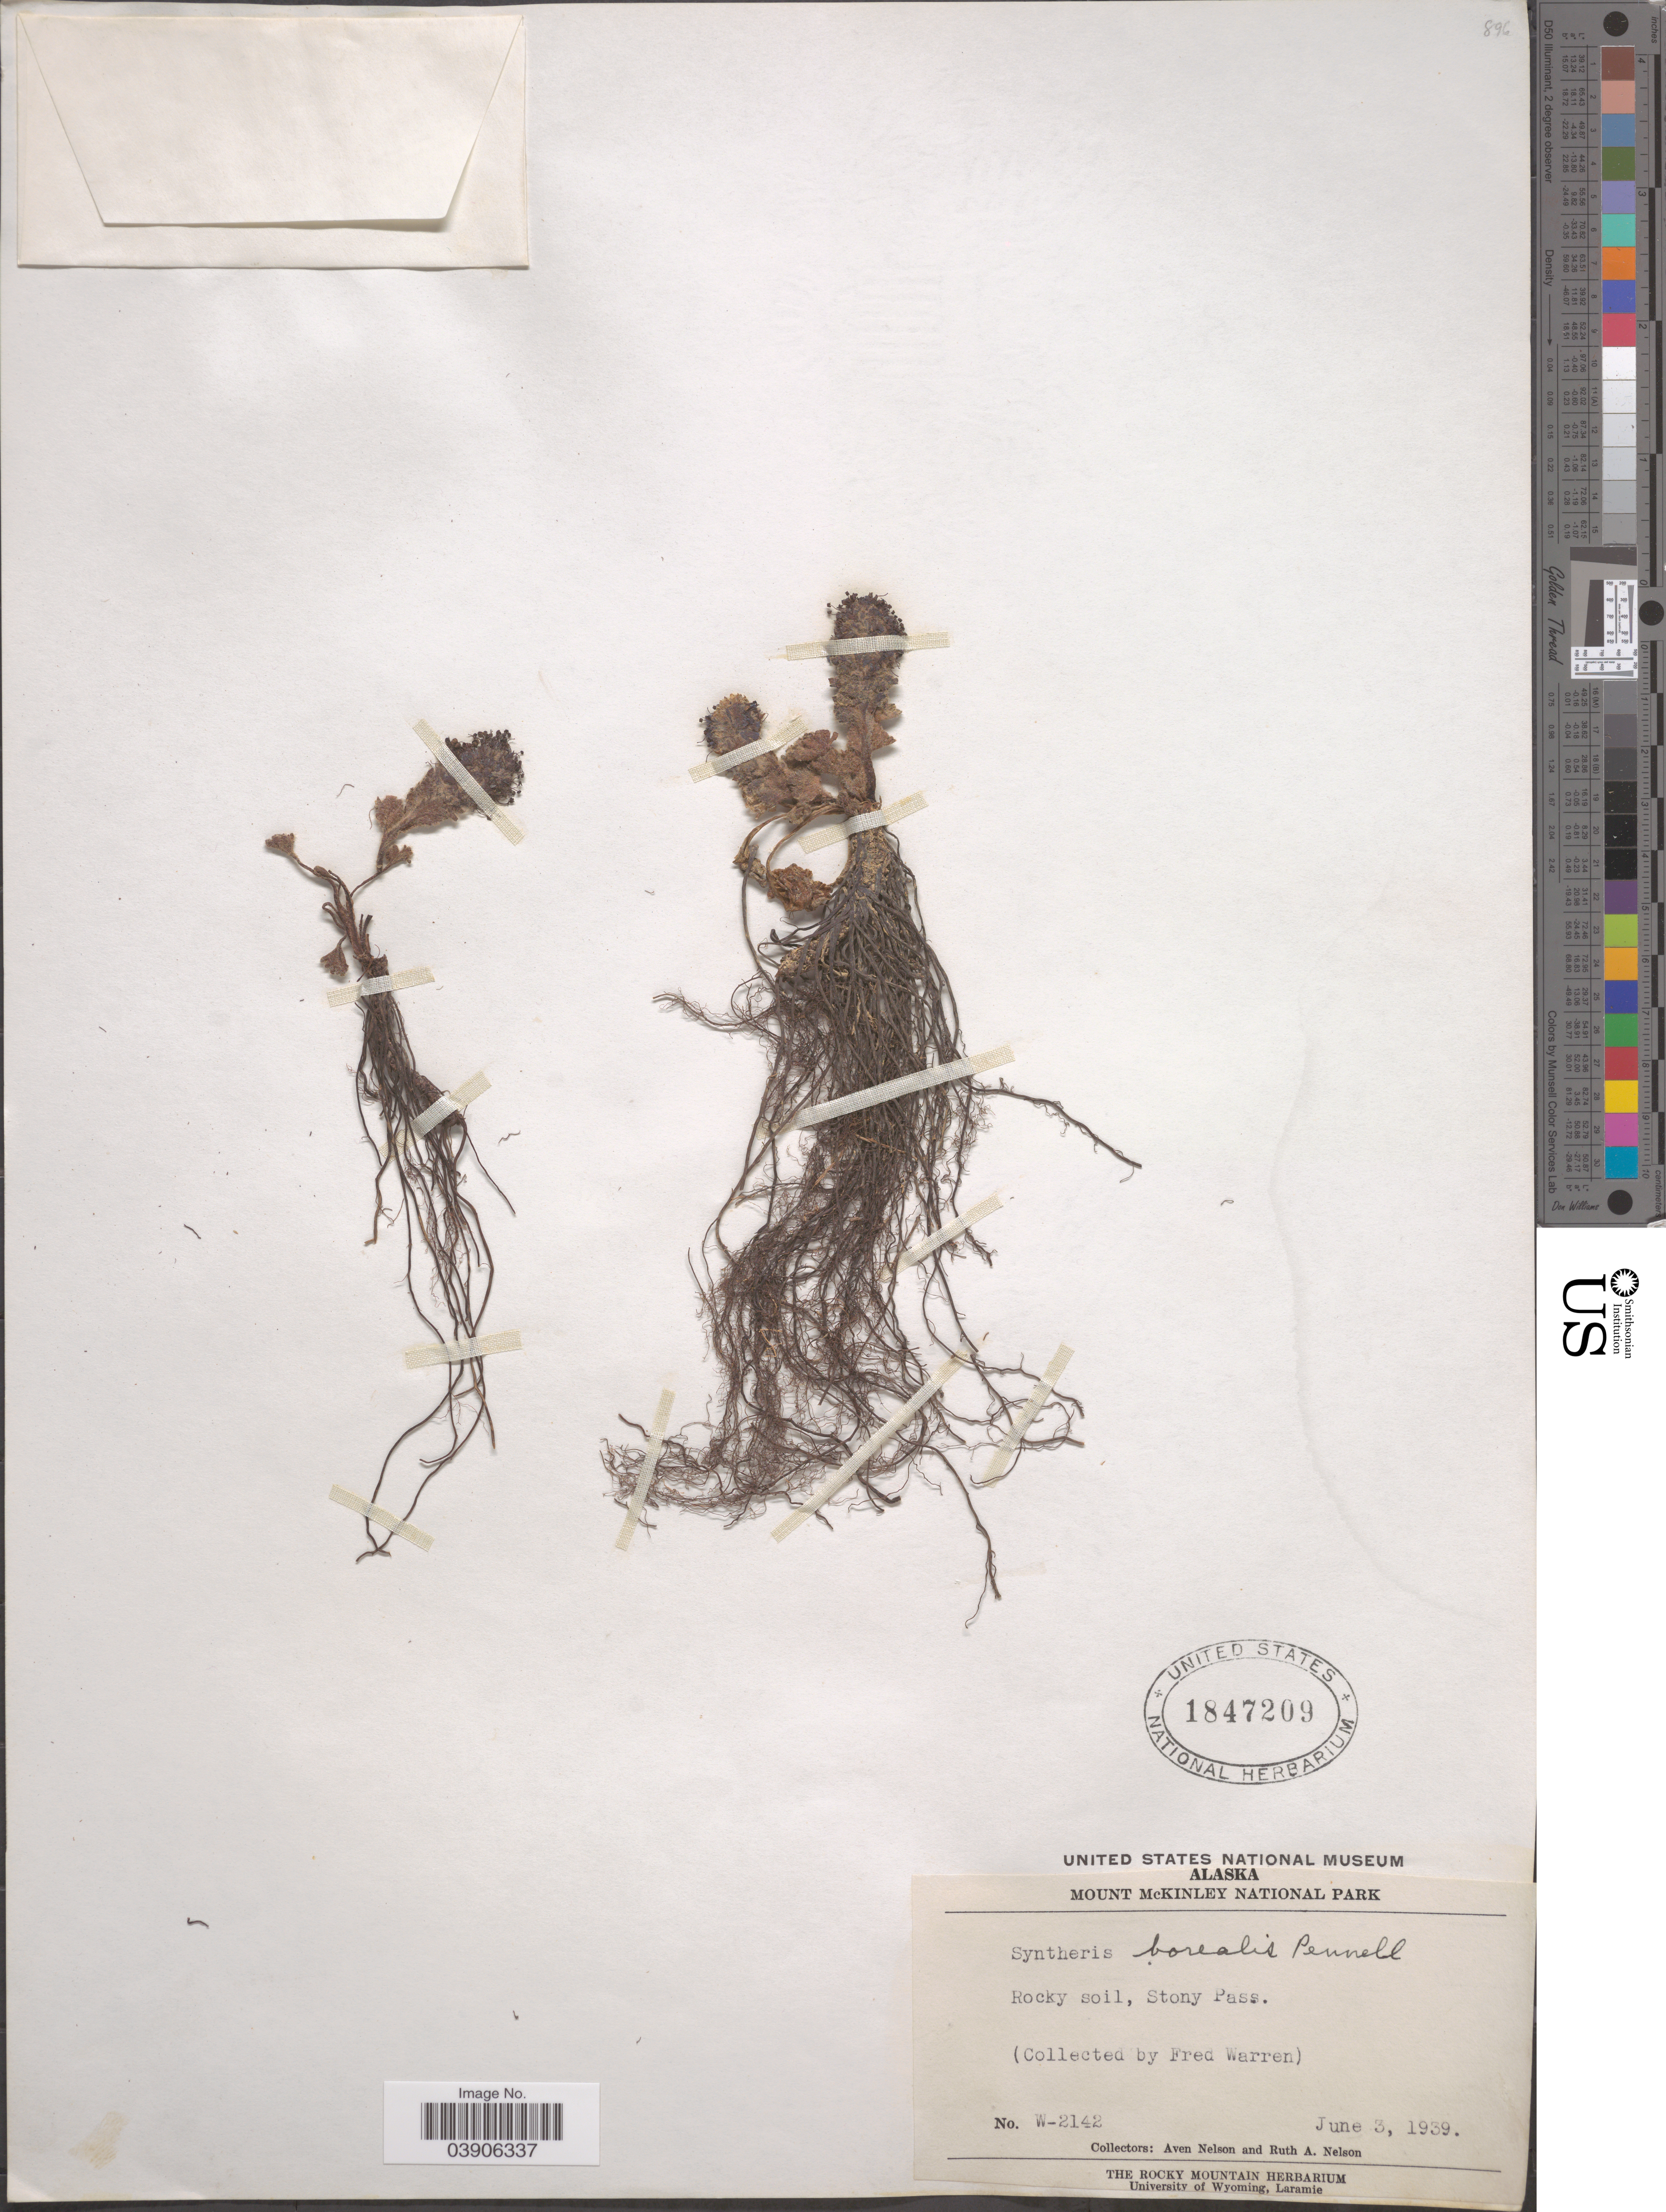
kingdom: Plantae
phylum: Tracheophyta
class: Magnoliopsida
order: Lamiales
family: Plantaginaceae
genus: Synthyris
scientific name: Synthyris borealis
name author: Pennell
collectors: A. Nelson, R. A. Nelson & F. Warren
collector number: W-2142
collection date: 1939-06-03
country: United States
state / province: Alaska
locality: Mount McKinley National Park. Rocky soil, Stony Pass.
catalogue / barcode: US 1847209